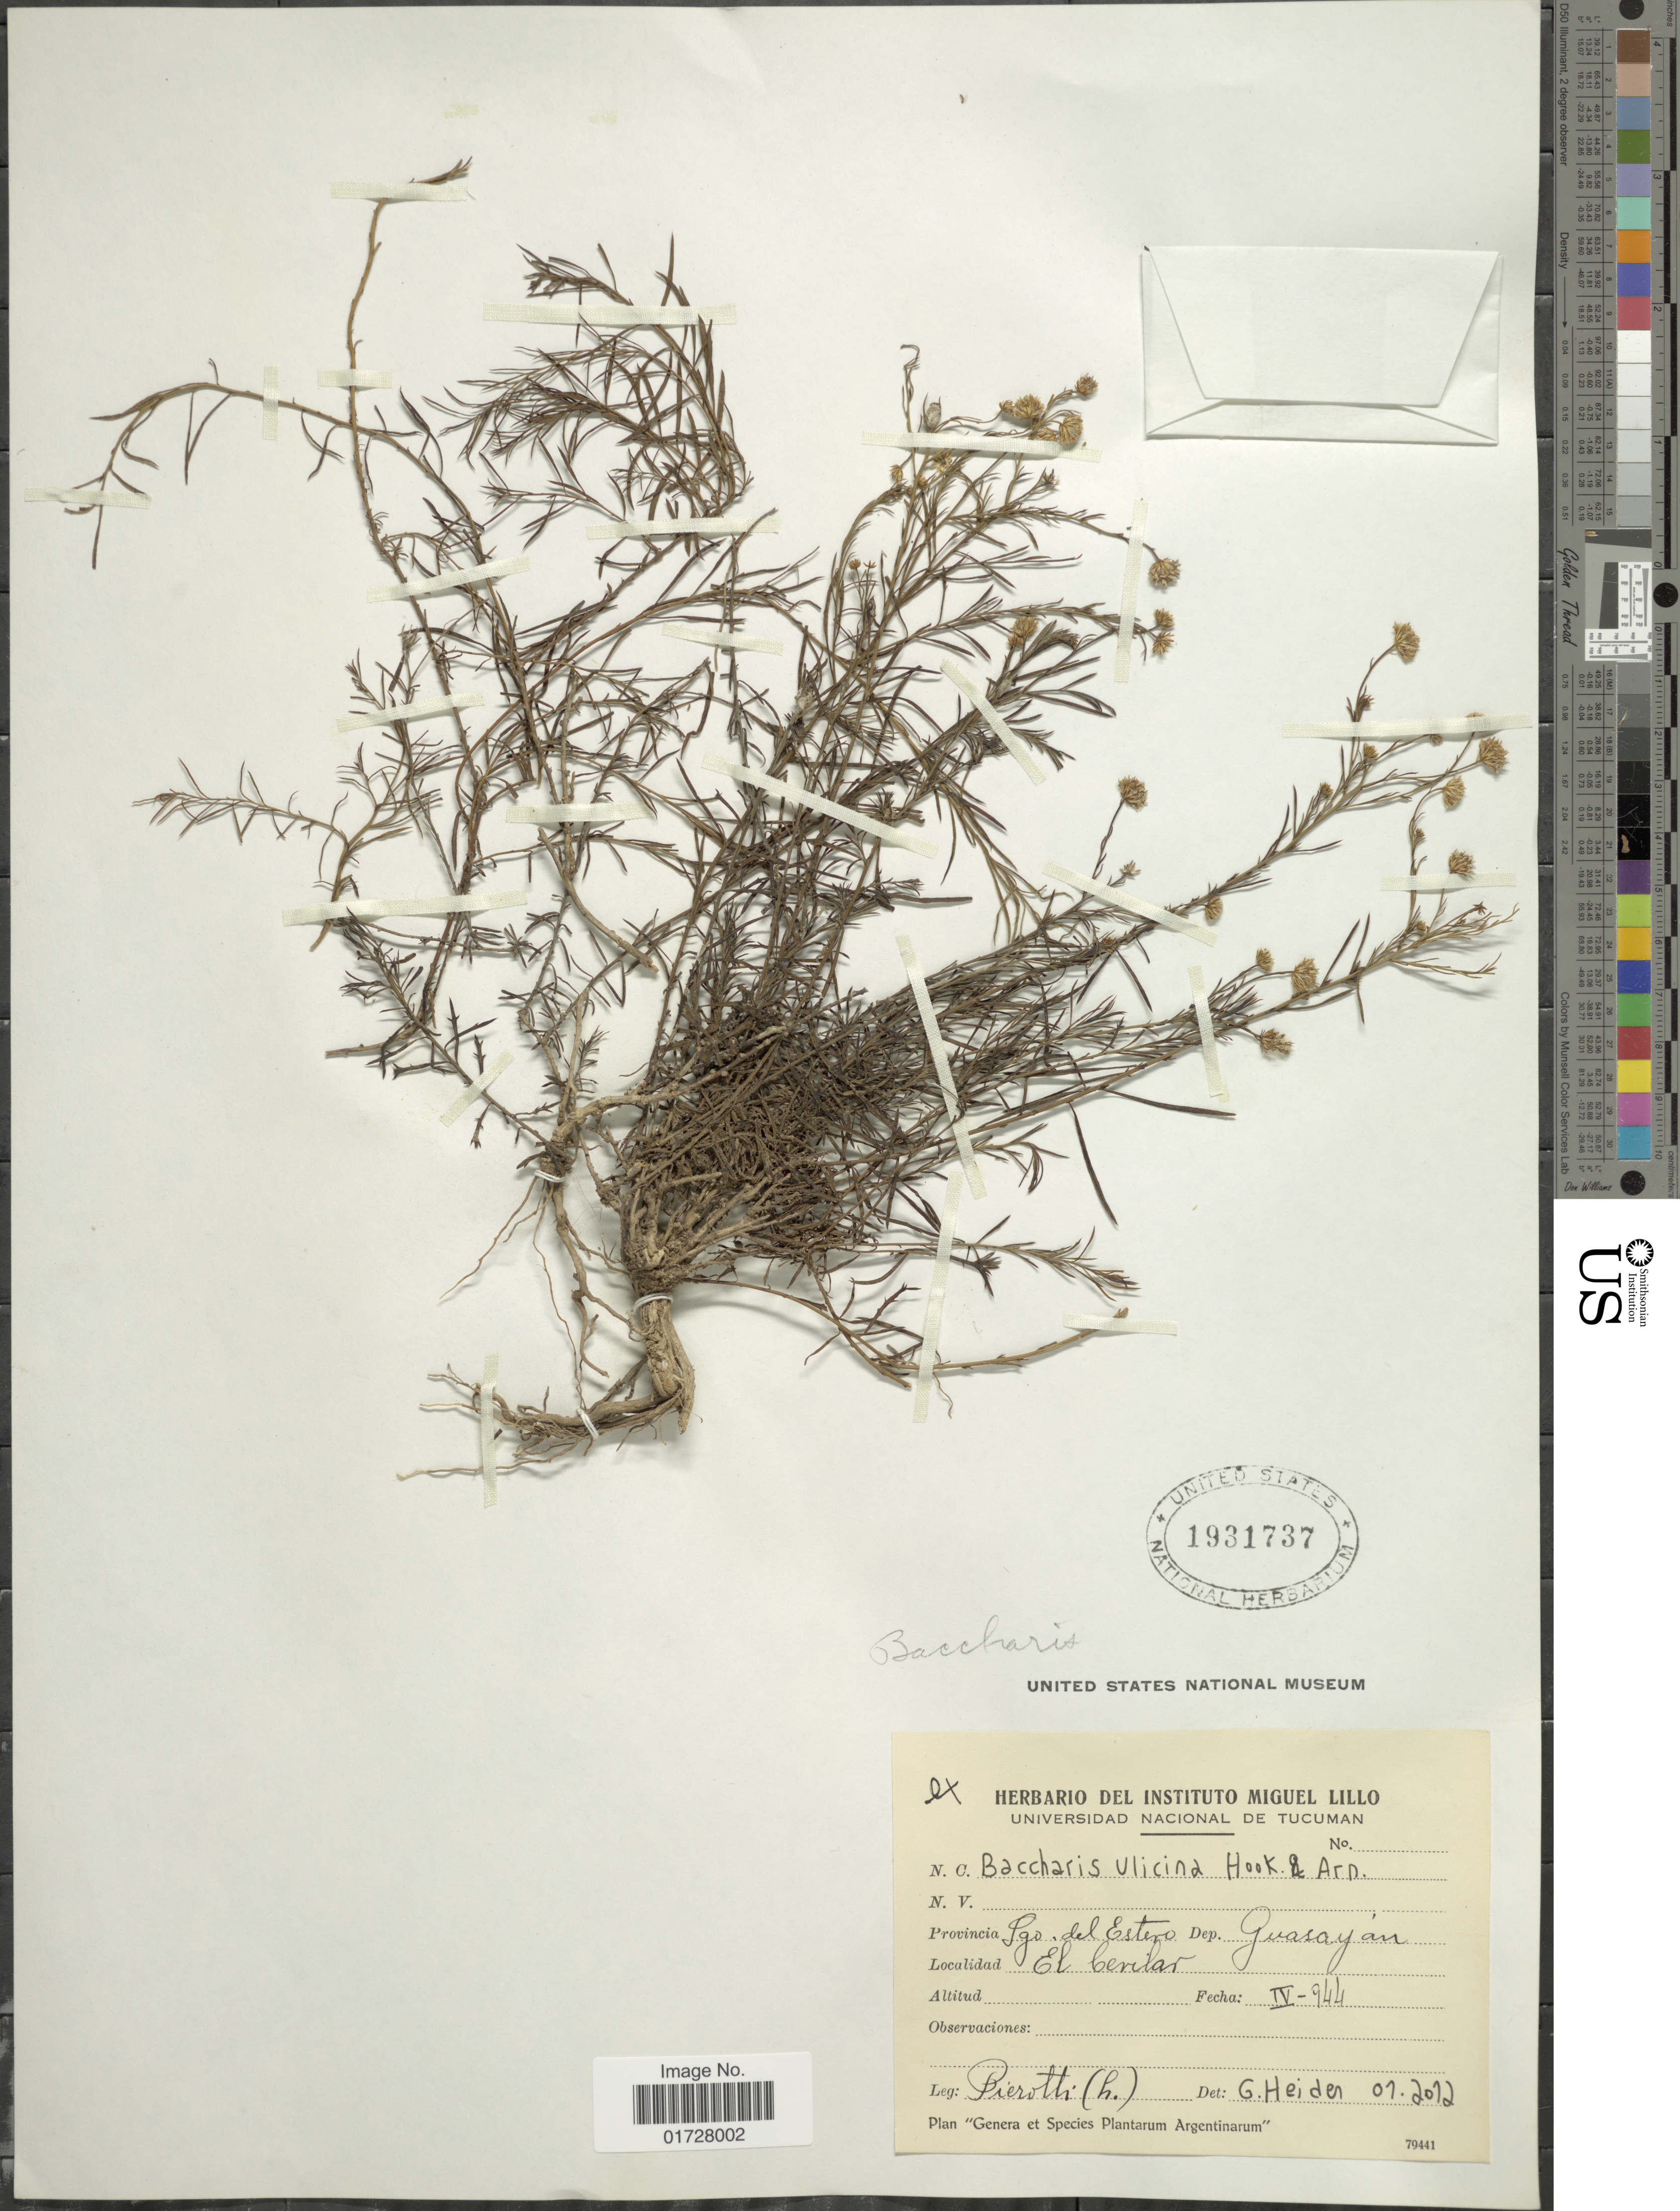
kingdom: Plantae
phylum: Tracheophyta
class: Magnoliopsida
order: Asterales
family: Asteraceae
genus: Baccharis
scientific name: Baccharis ulicina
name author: Hook. & Arn.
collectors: S. A. Pierotti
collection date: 1944-04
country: Argentina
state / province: Santiago del Estero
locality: Sgo. del Estero, Dep. Guasayan, El Cerilar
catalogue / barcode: US 1931737